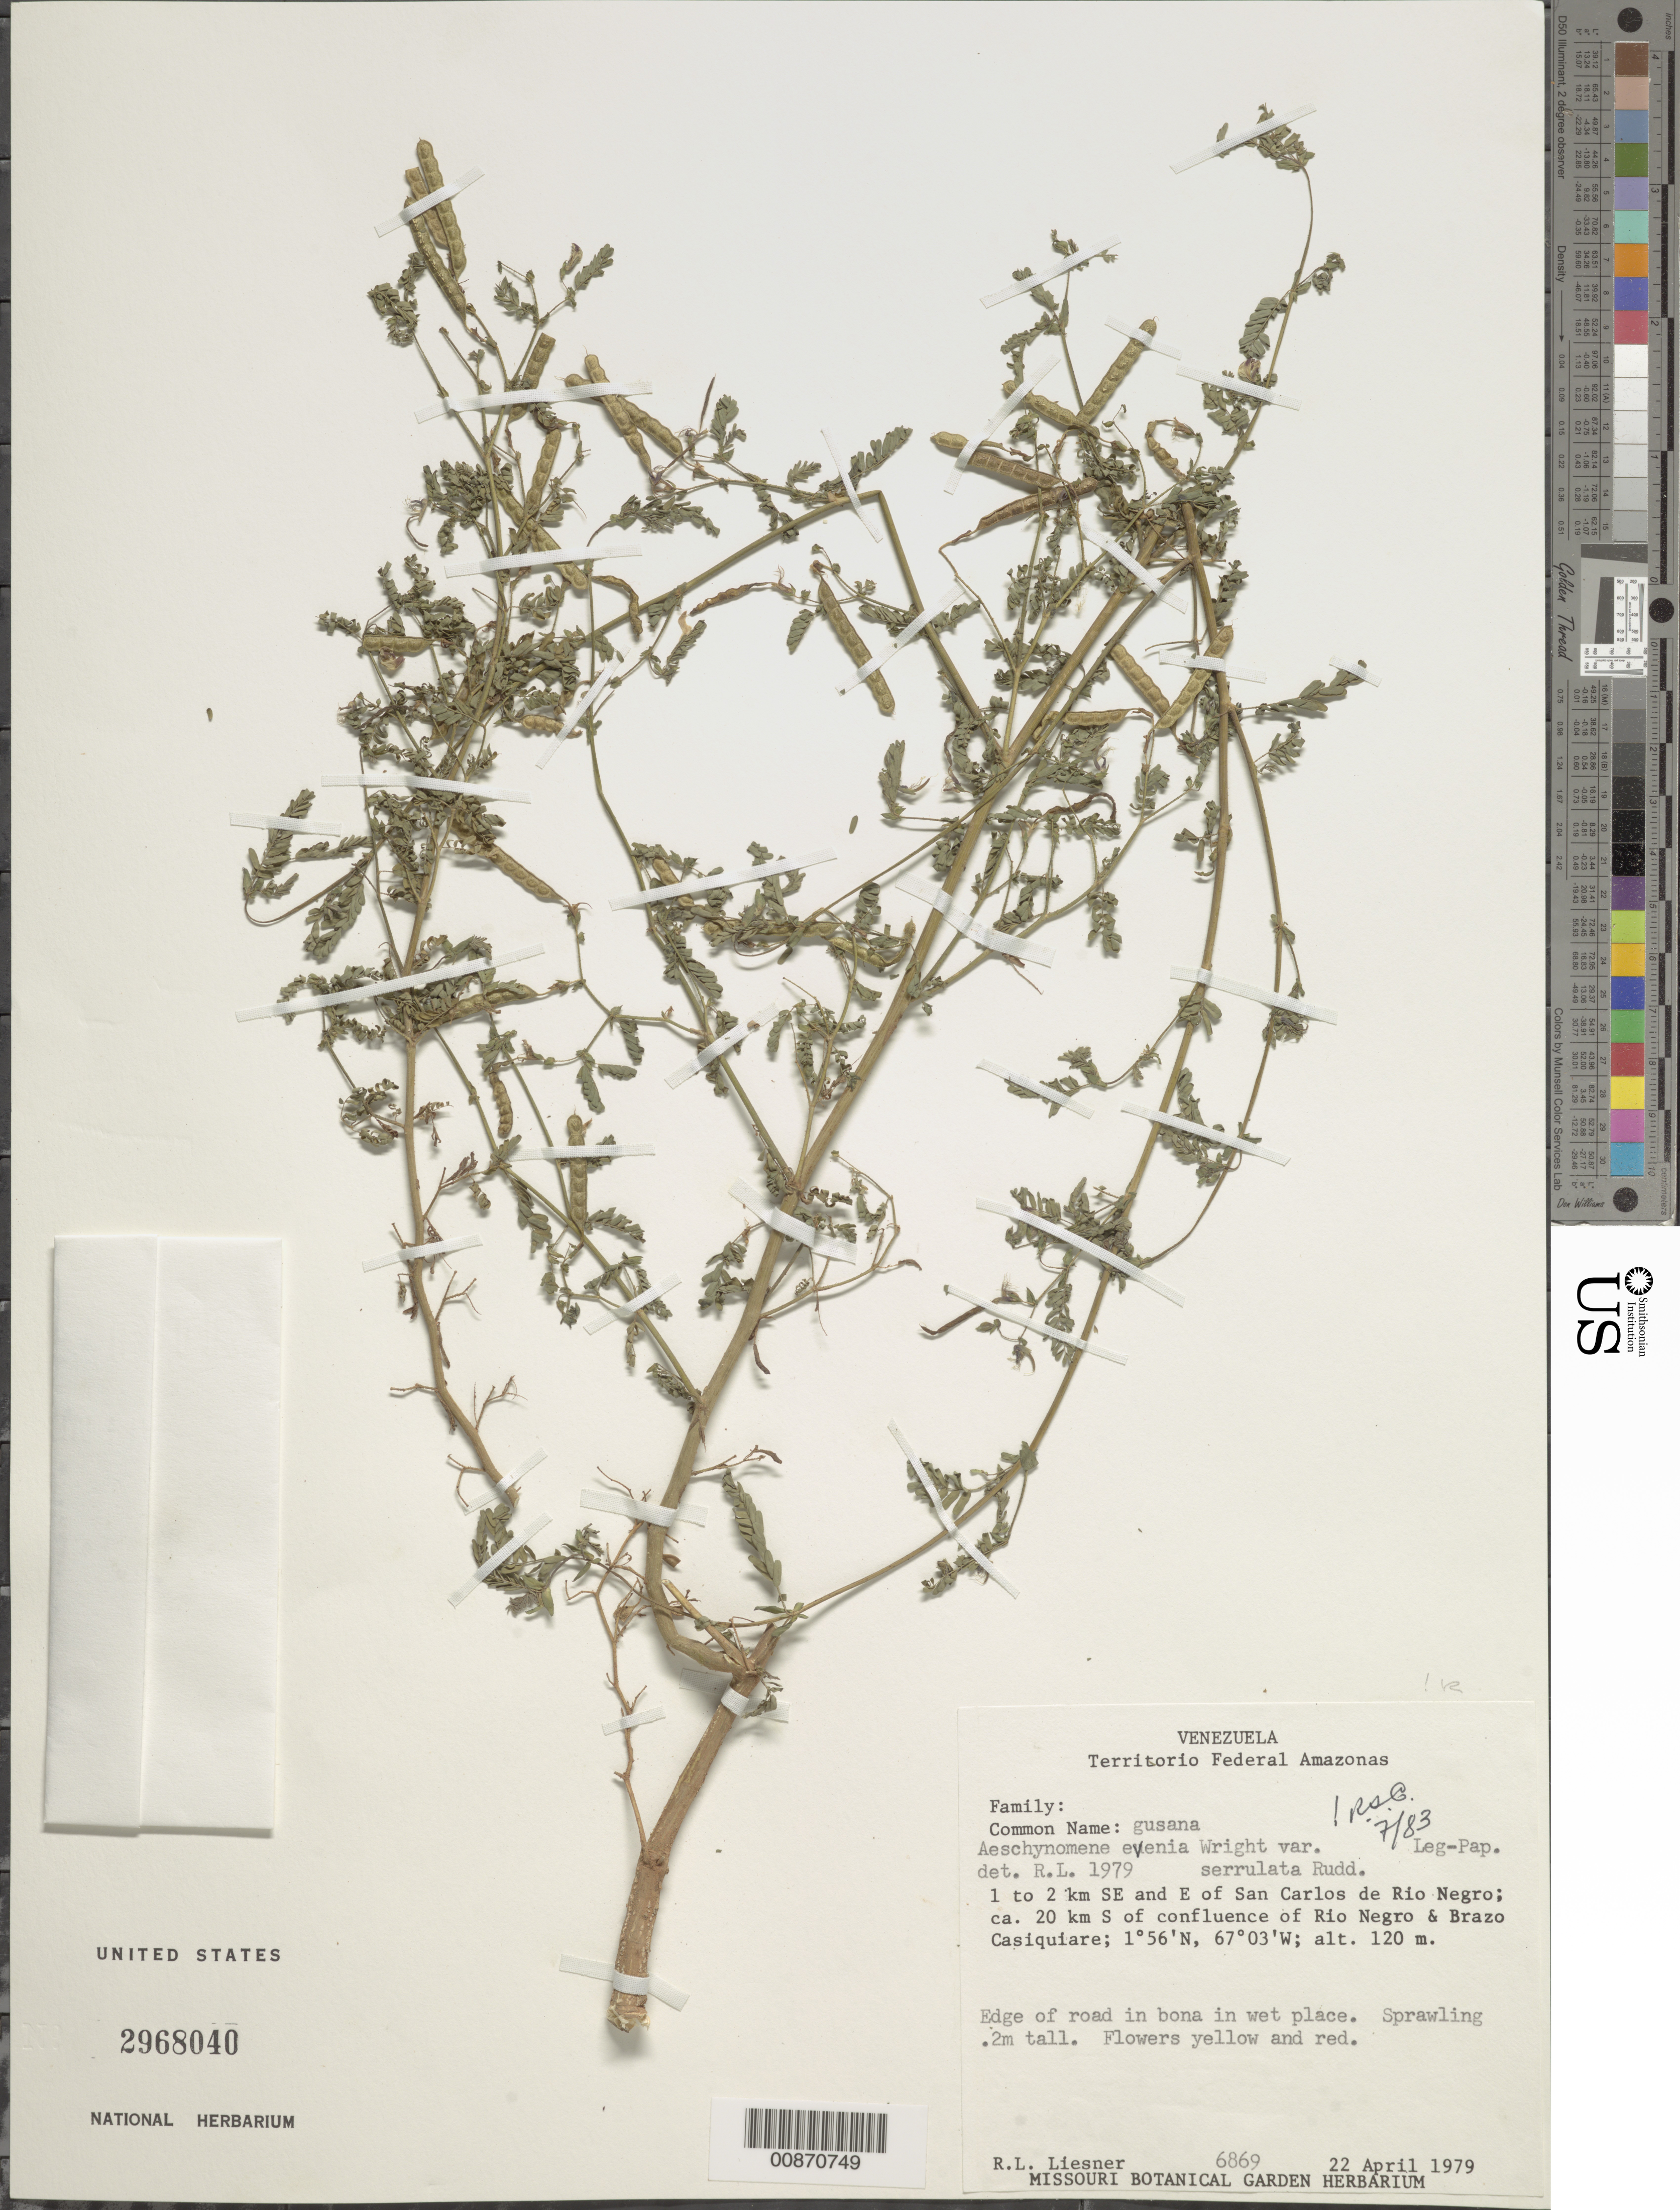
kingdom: Plantae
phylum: Tracheophyta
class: Magnoliopsida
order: Fabales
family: Fabaceae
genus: Aeschynomene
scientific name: Aeschynomene evenia var. serrulata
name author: Rudd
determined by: Cowan, R. S.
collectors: R. L. Liesner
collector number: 6869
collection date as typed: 22-Apr-79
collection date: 1979-04-22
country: Venezuela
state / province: Amazonas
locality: San Carlos de Río Negro, 1-2 km SE and E of; ca 20 km S of confluence of Río Negro and Brazo Casiquiare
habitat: Edge of road in bona in wet place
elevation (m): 120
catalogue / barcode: US 2968040